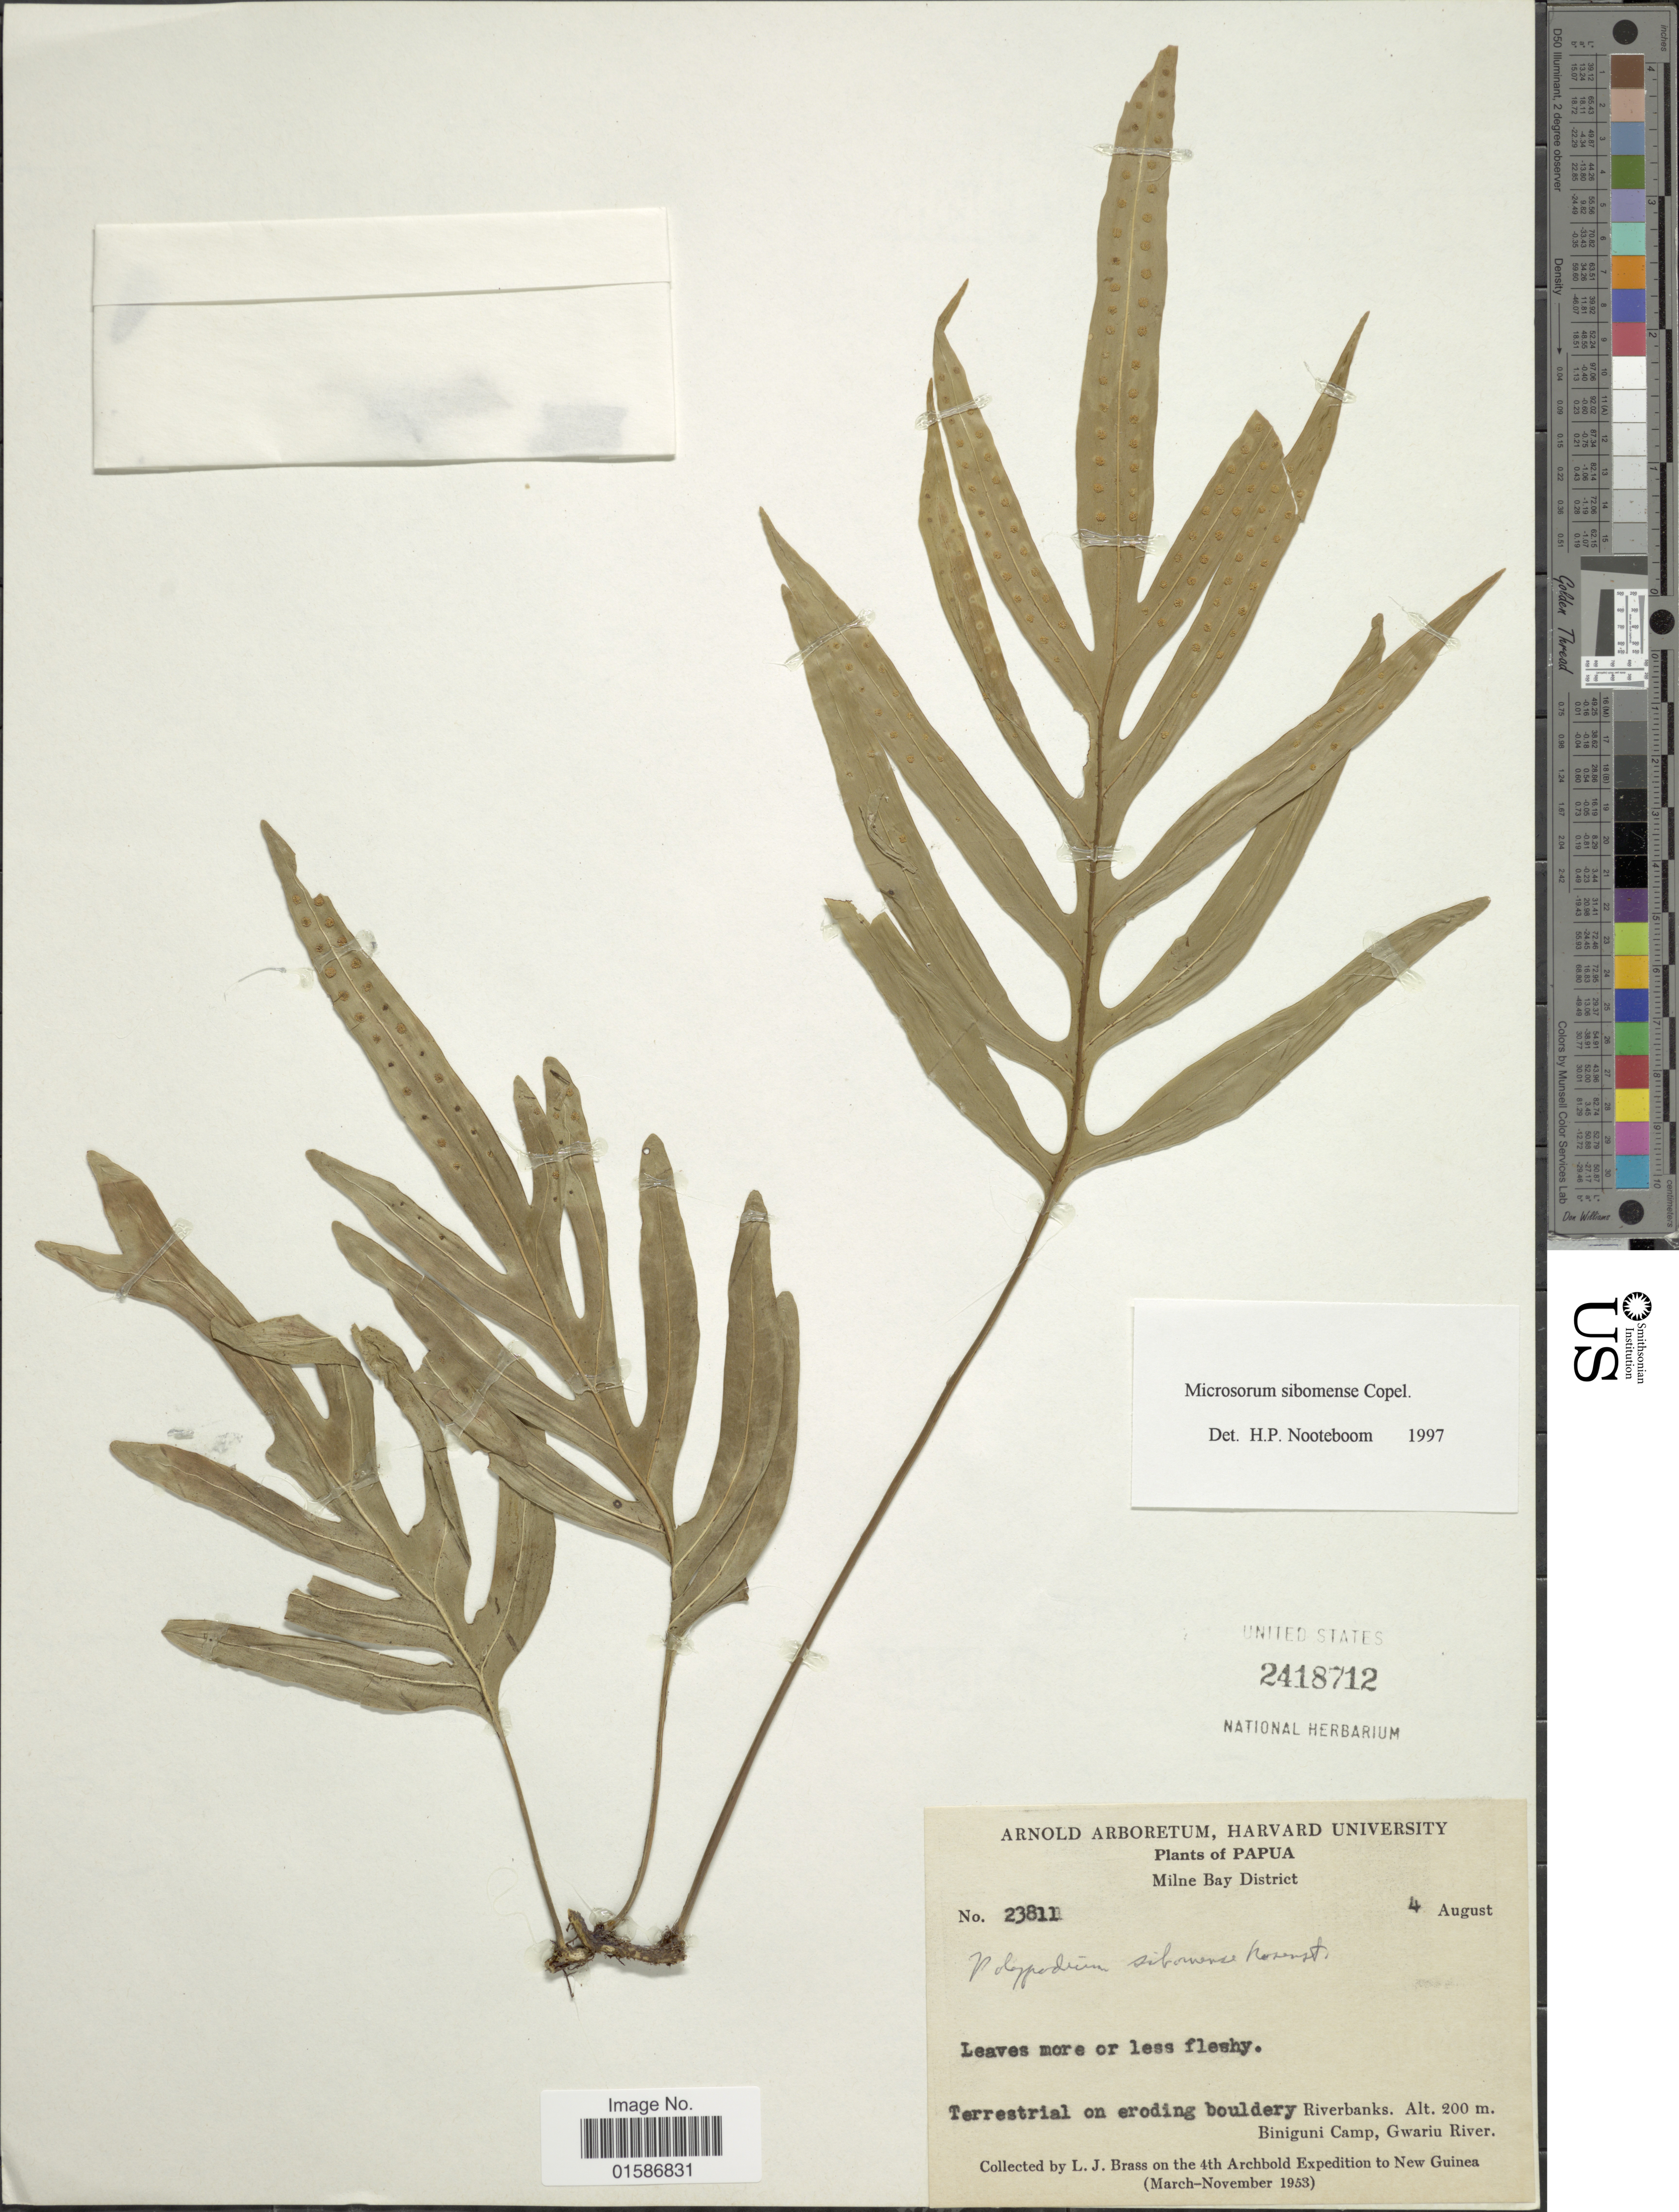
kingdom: Plantae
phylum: Tracheophyta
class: Polypodiopsida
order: Polypodiales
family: Polypodiaceae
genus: Microsorum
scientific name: Microsorum sibomense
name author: (Rosenst.) Copel.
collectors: L. J. Brass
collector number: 23811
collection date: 1953-08-04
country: Papua New Guinea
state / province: Milne Bay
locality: Milne Bay District, Biniguni Camp, Gwariu River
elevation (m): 200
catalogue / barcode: US 2418712